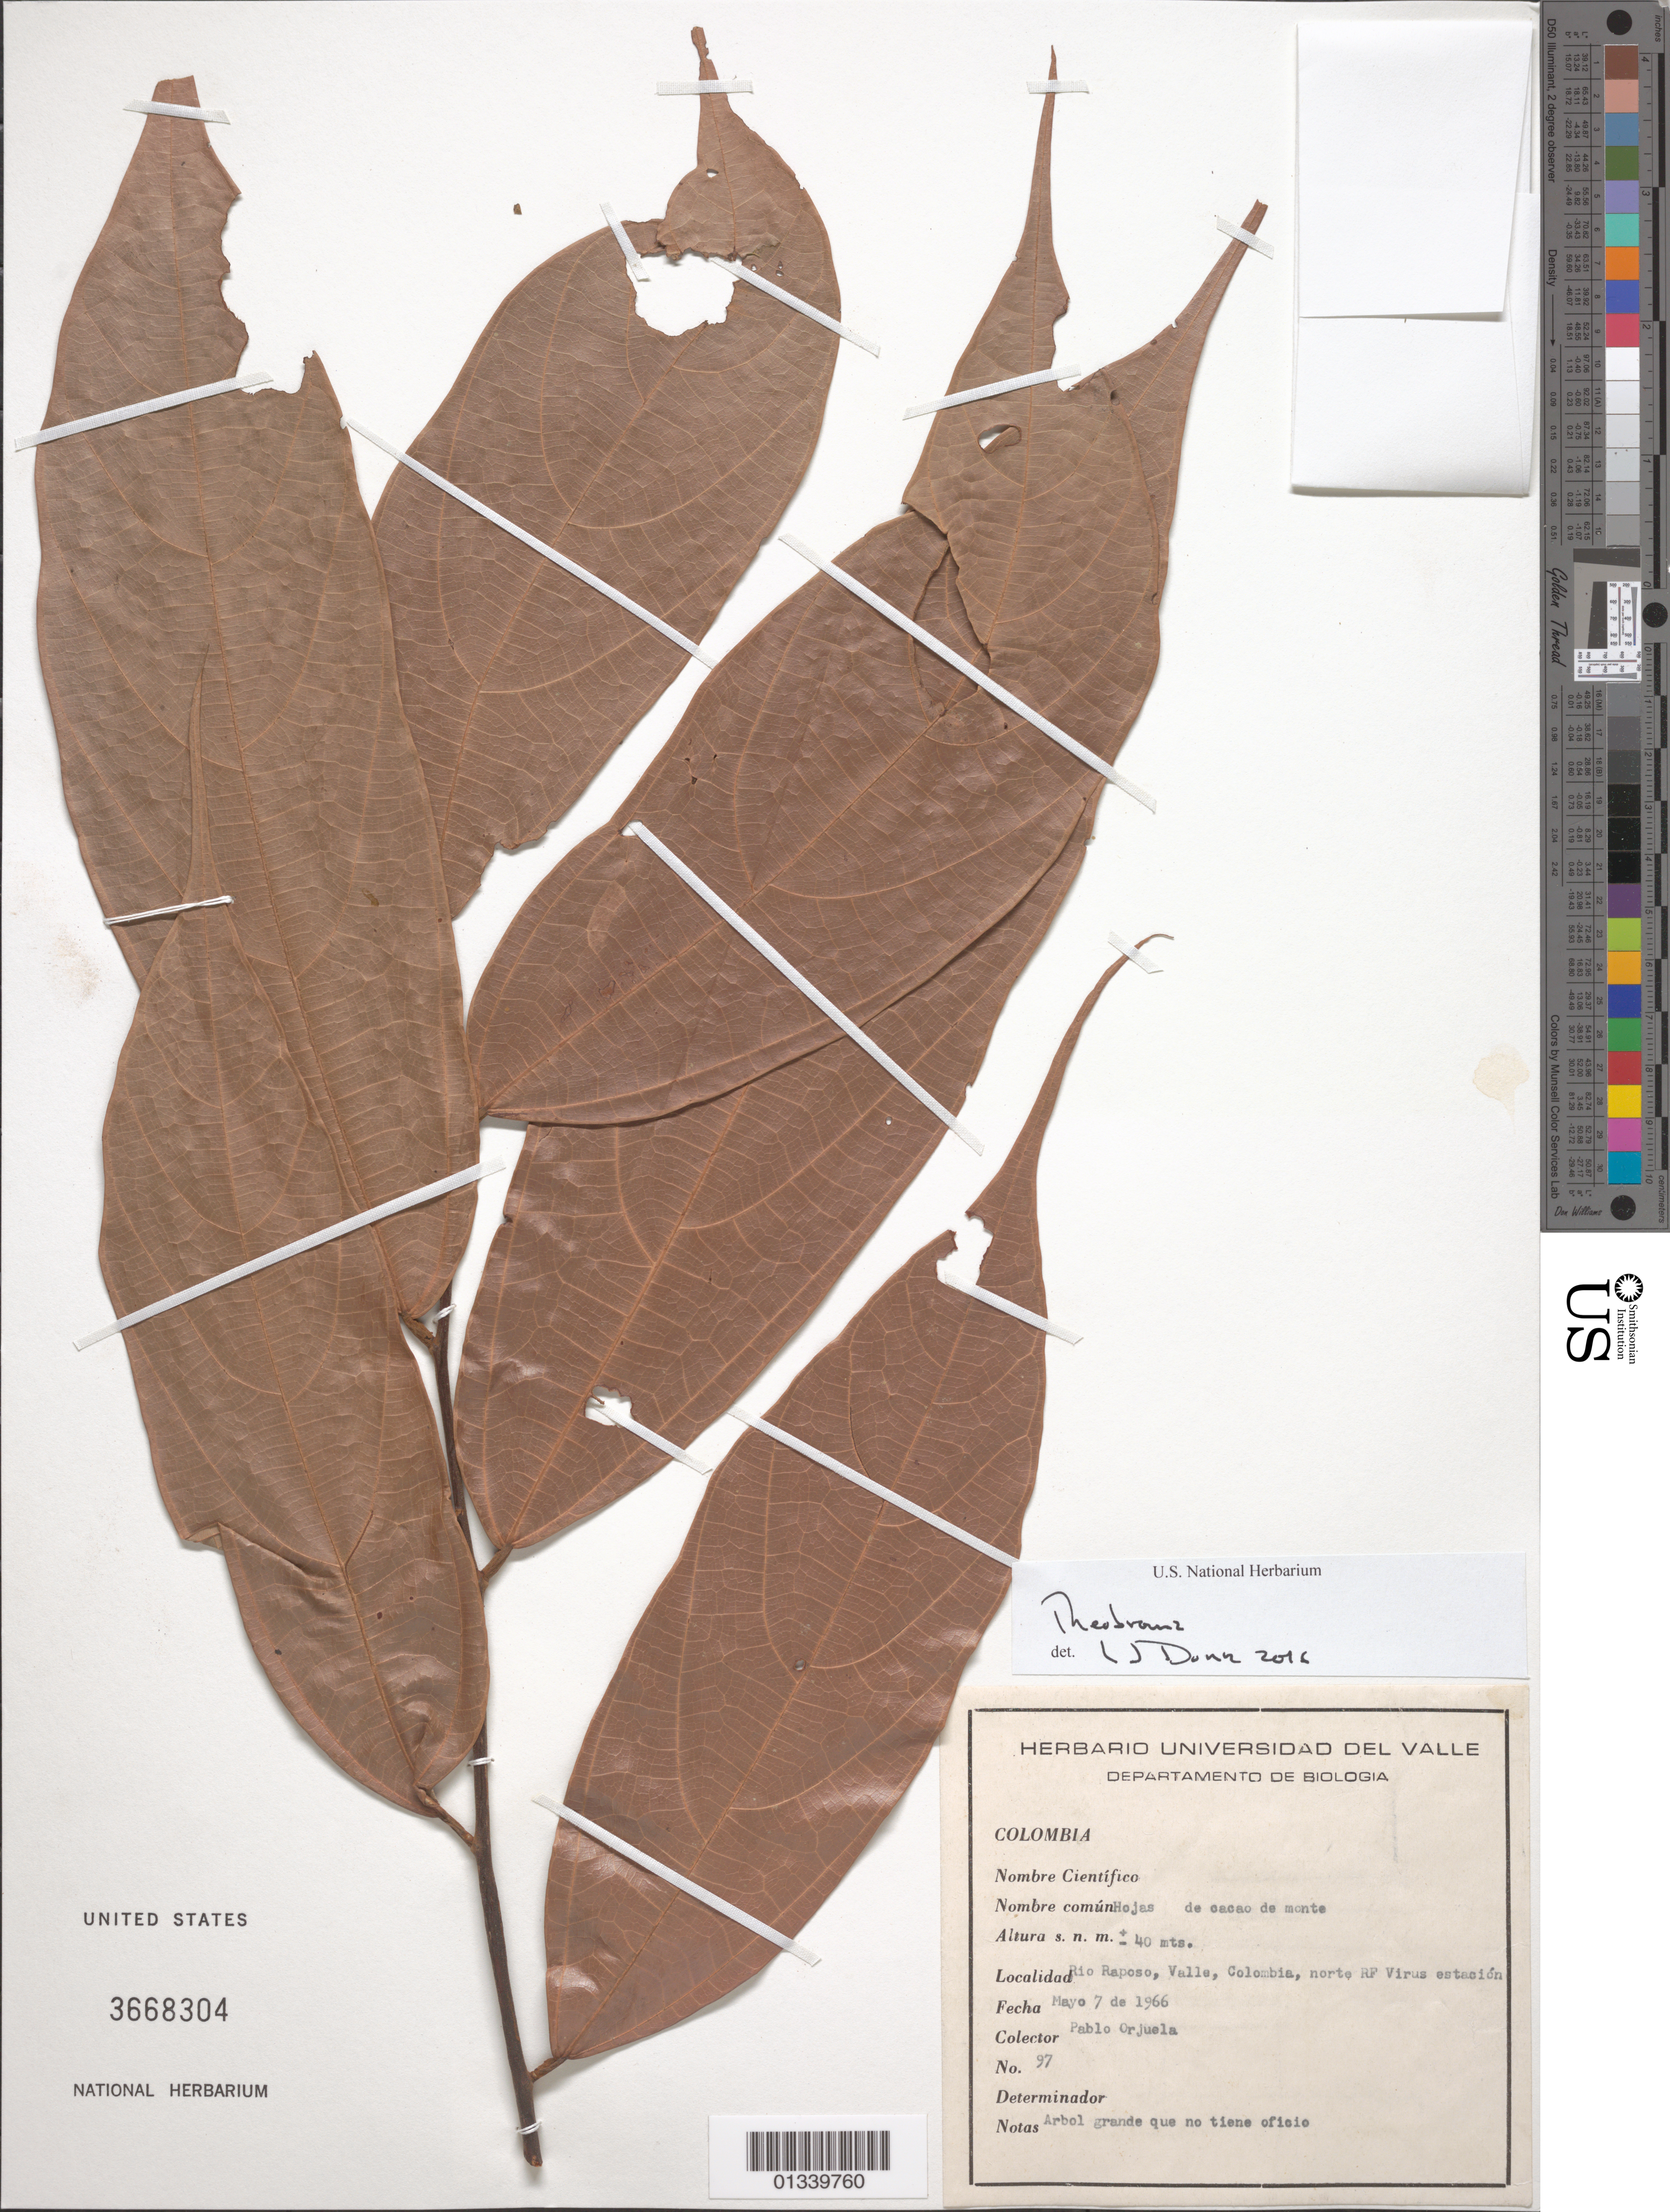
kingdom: Plantae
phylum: Tracheophyta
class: Magnoliopsida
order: Malvales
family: Malvaceae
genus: Theobroma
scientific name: Theobroma glaucum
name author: H. Karst.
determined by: Colli-Silva, Matheus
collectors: P. A. Orjuela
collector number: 97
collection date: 1966-05-07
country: Colombia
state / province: Valle del Cauca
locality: Rio Raposo, norte RF Virus estacion.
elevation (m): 40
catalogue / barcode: US 3668304